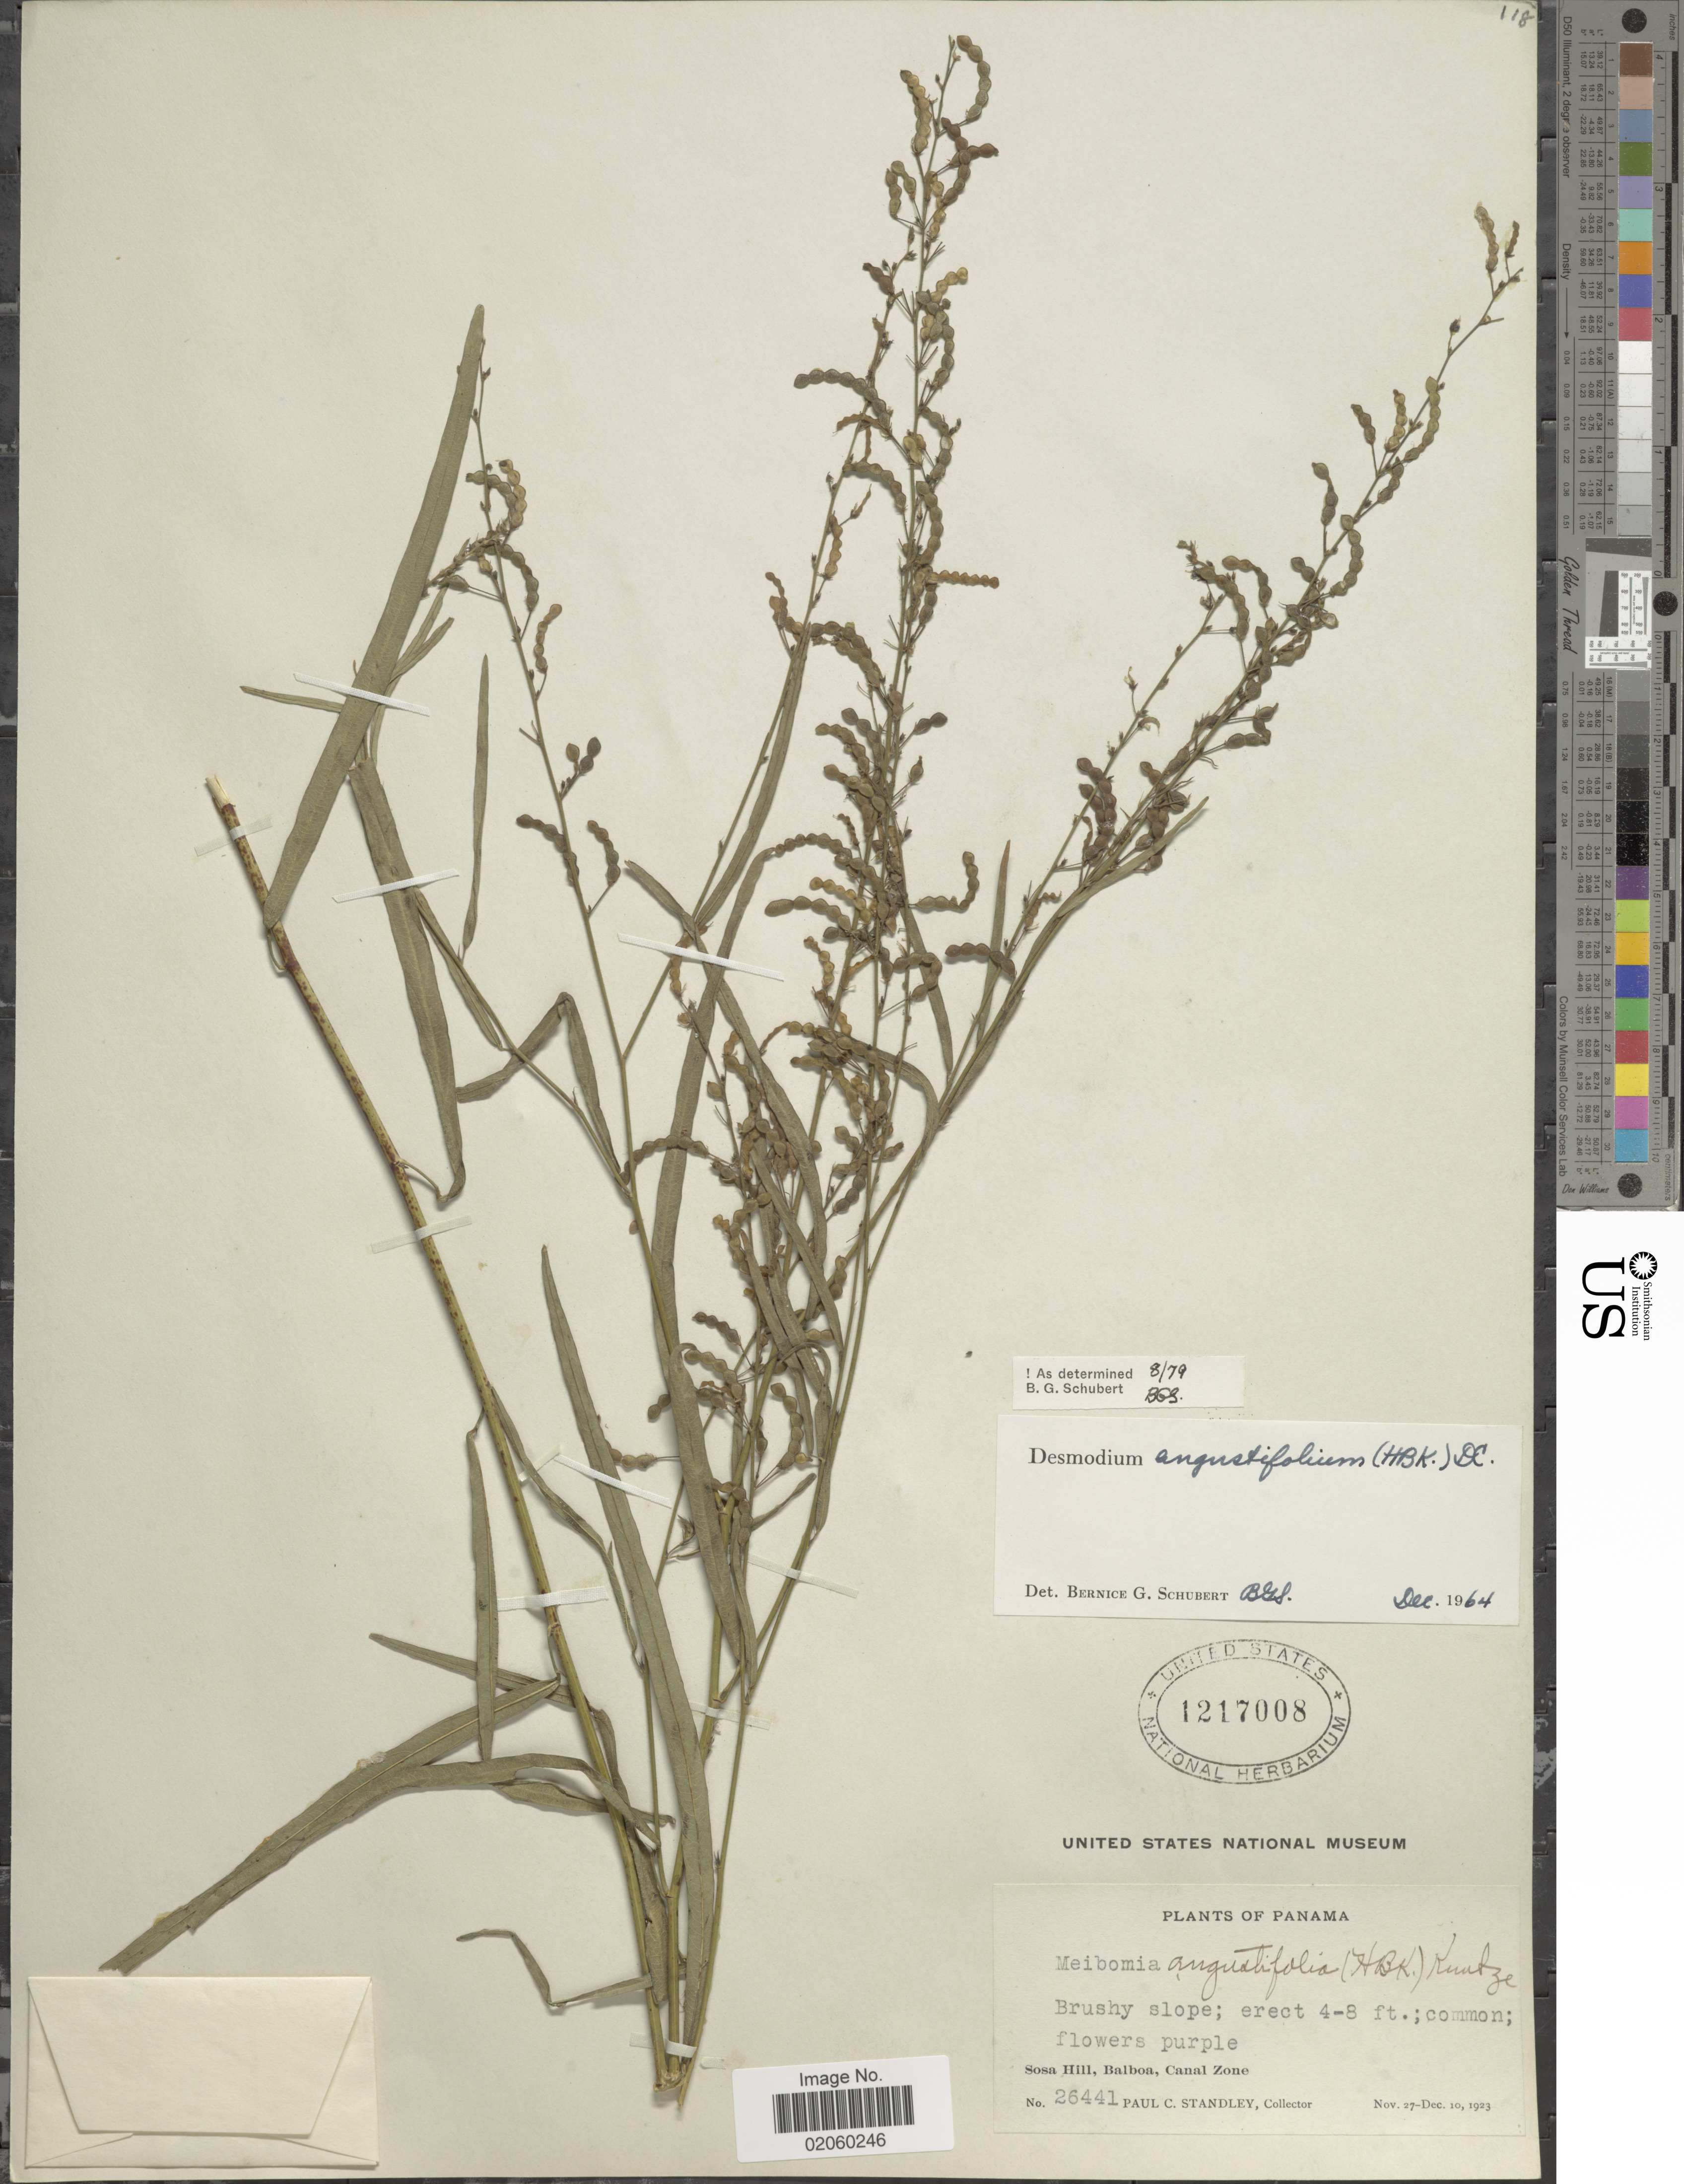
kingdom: Plantae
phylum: Tracheophyta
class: Magnoliopsida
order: Fabales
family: Fabaceae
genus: Desmodium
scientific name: Desmodium angustifolium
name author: (Kunth) DC.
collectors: P. C. Standley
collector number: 26441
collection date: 1923-11-27/1923-12-10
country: Panama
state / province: Colón / Panamá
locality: Sosa Hill, Balboa, Canal Zone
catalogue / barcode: US 1217008